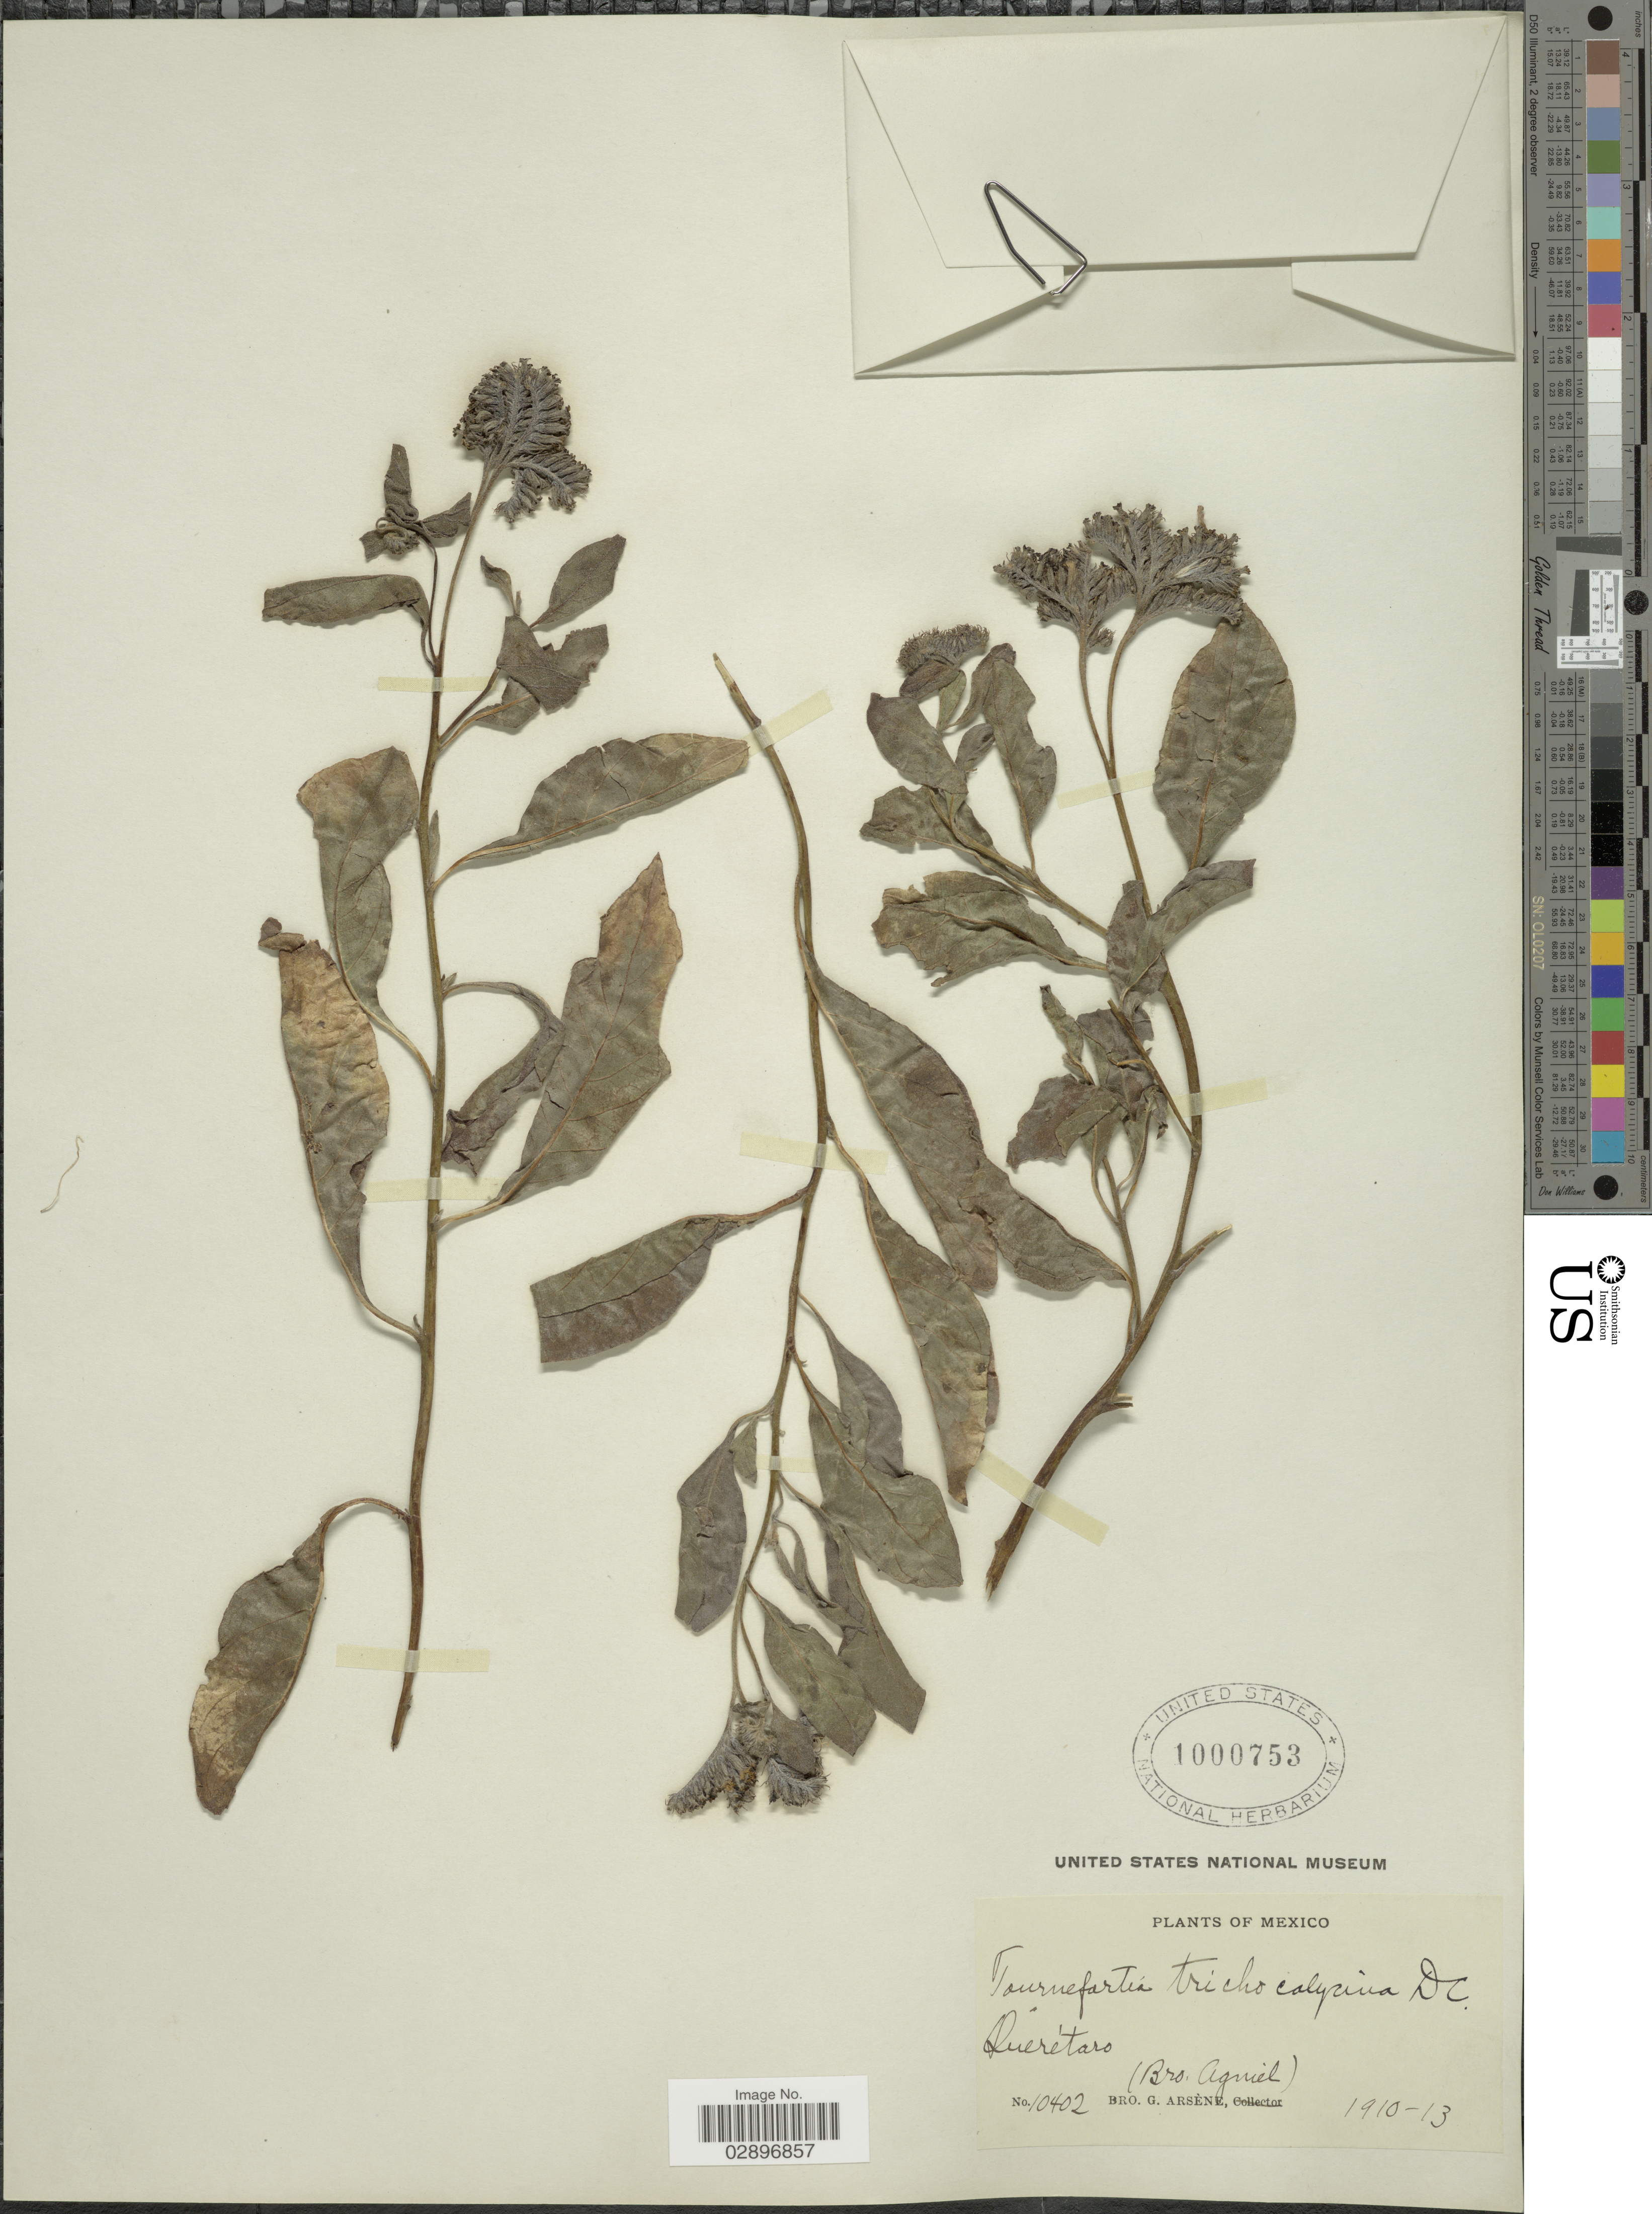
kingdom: Plantae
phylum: Tracheophyta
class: Magnoliopsida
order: Boraginales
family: Heliotropiaceae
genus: Tournefortia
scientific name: Tournefortia trichocalycina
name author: A. DC.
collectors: Bro. G. Arsène & Bro. Agniel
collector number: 10402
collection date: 1910/1913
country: Mexico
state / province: Querétaro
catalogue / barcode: US 1000753